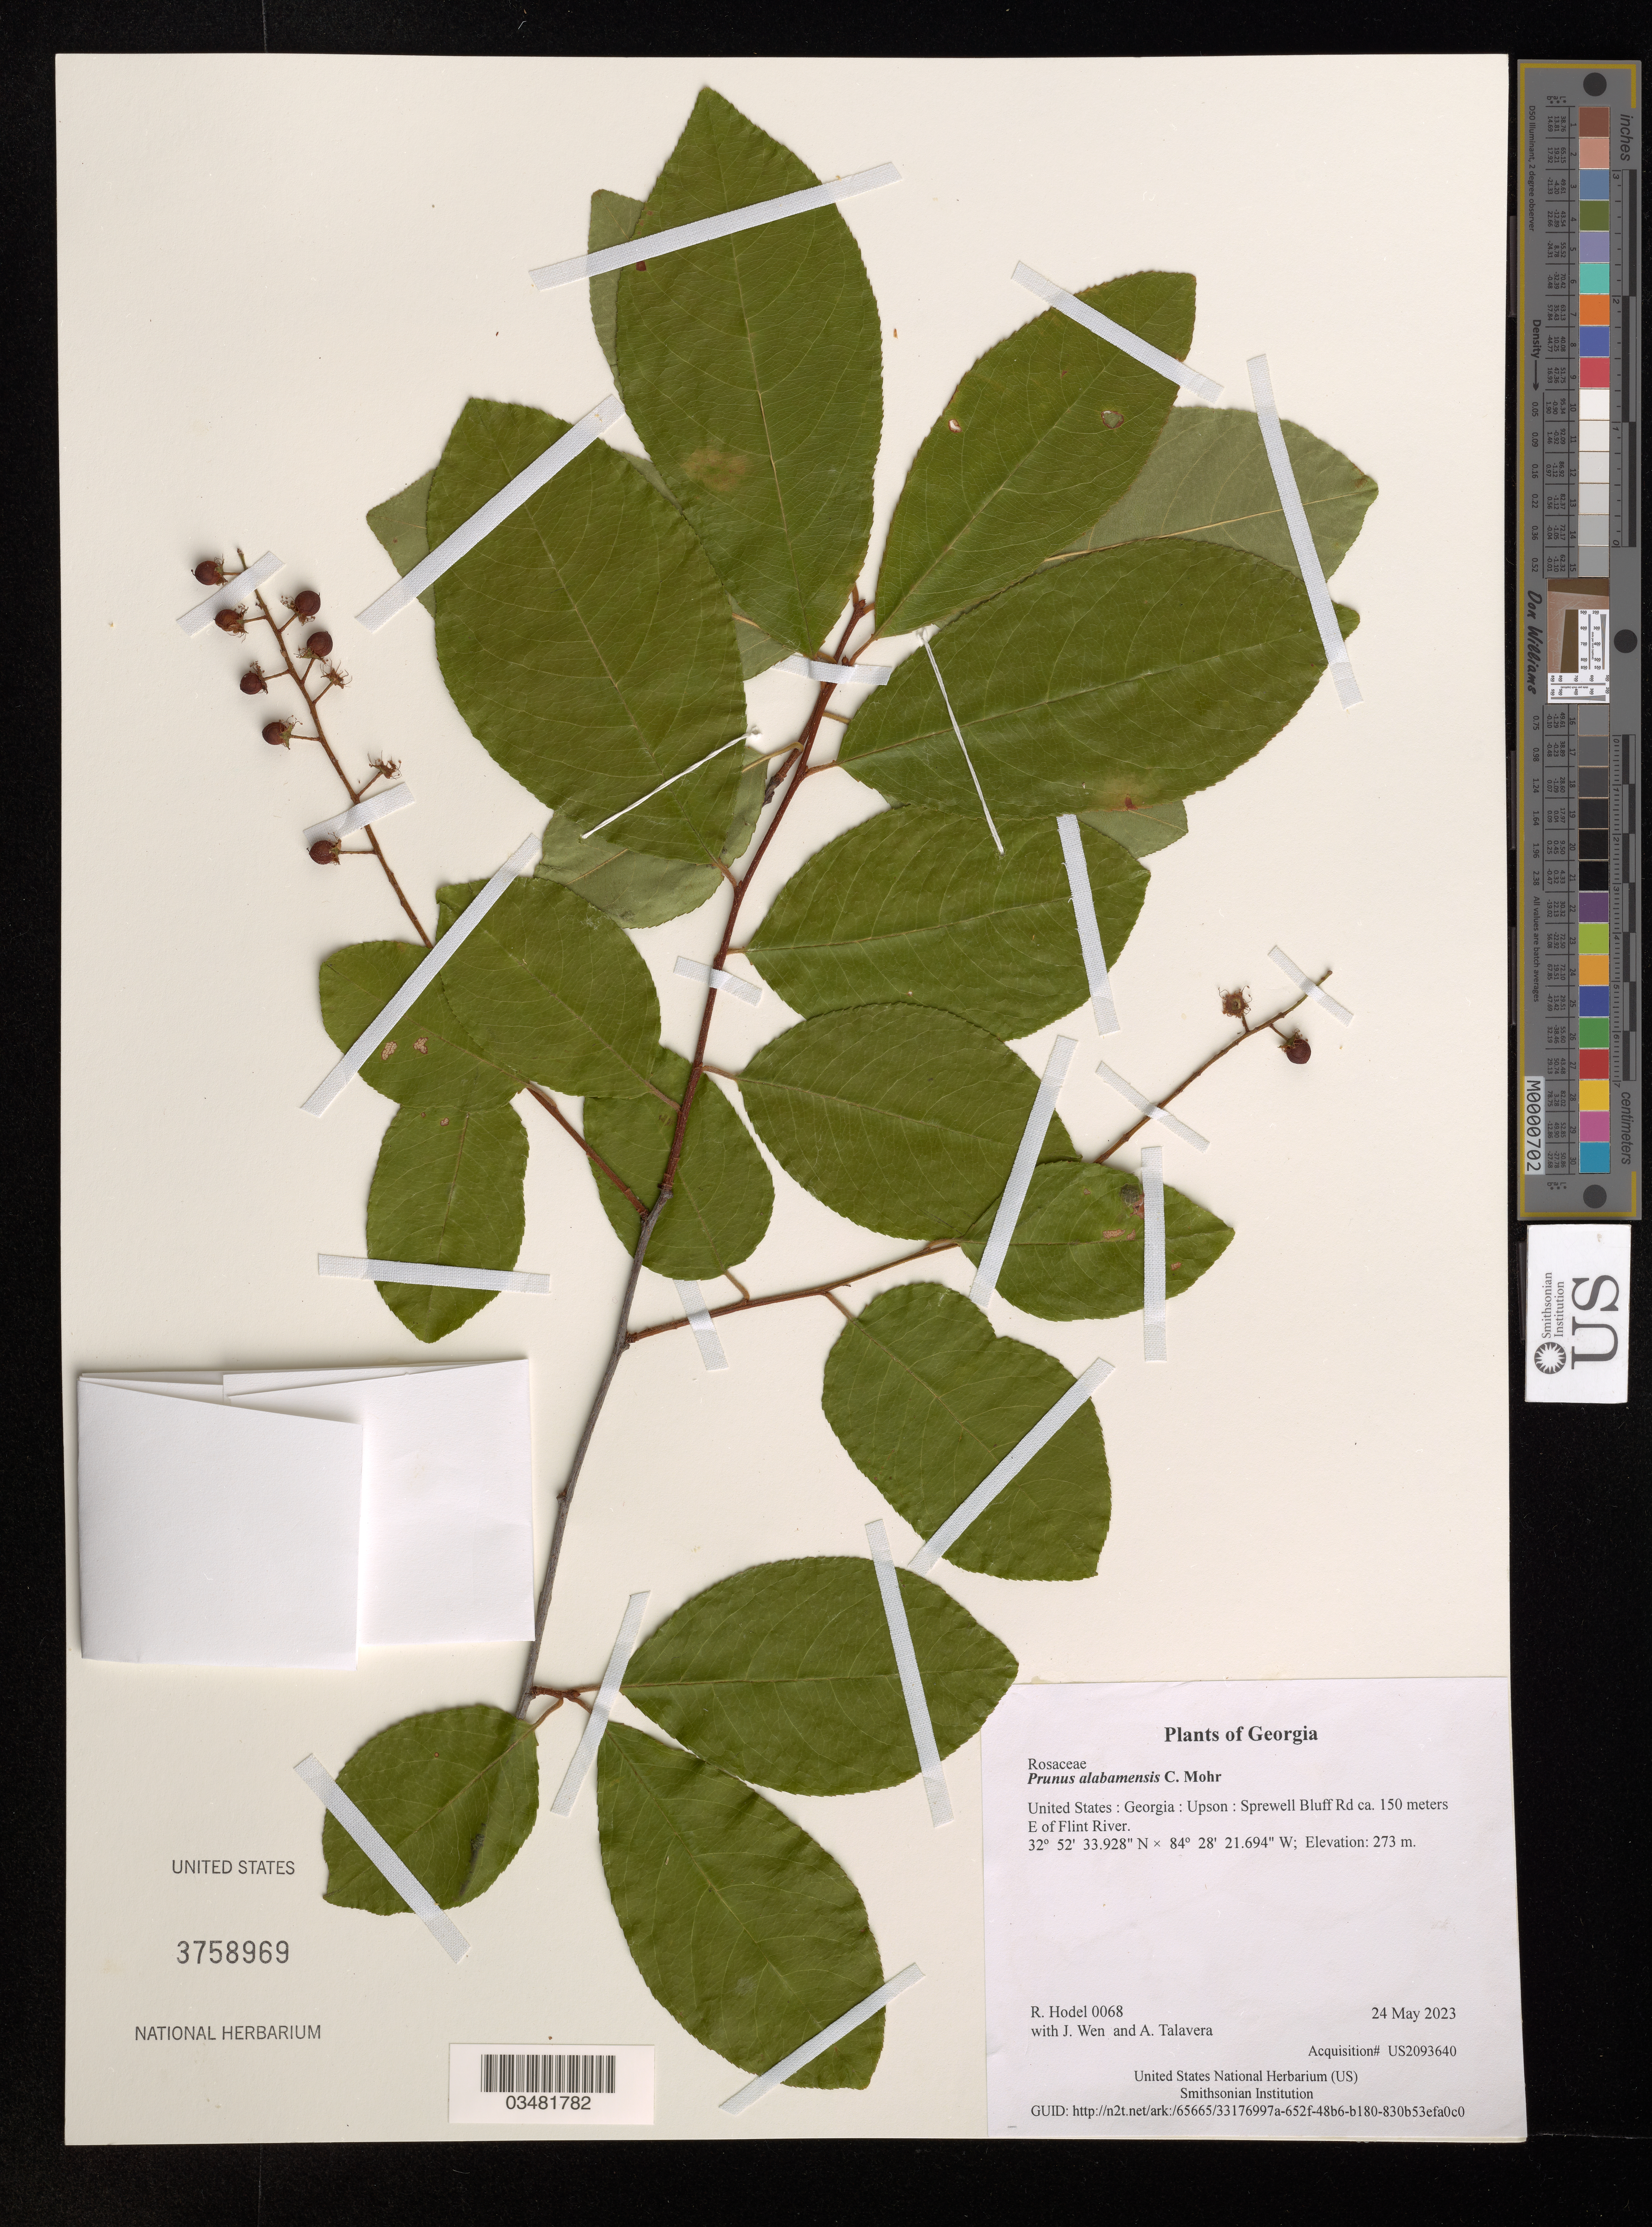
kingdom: Plantae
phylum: Tracheophyta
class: Magnoliopsida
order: Rosales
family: Rosaceae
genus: Prunus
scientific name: Prunus alabamensis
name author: C. Mohr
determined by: Hodel, Richard G. J.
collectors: R. Hodel, J. Wen & A. Talavera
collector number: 0068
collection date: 2023-05-24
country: United States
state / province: Georgia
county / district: Upson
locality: Sprewell Bluff Rd ca. 150 meters E of Flint River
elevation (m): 273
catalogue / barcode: US 3758969